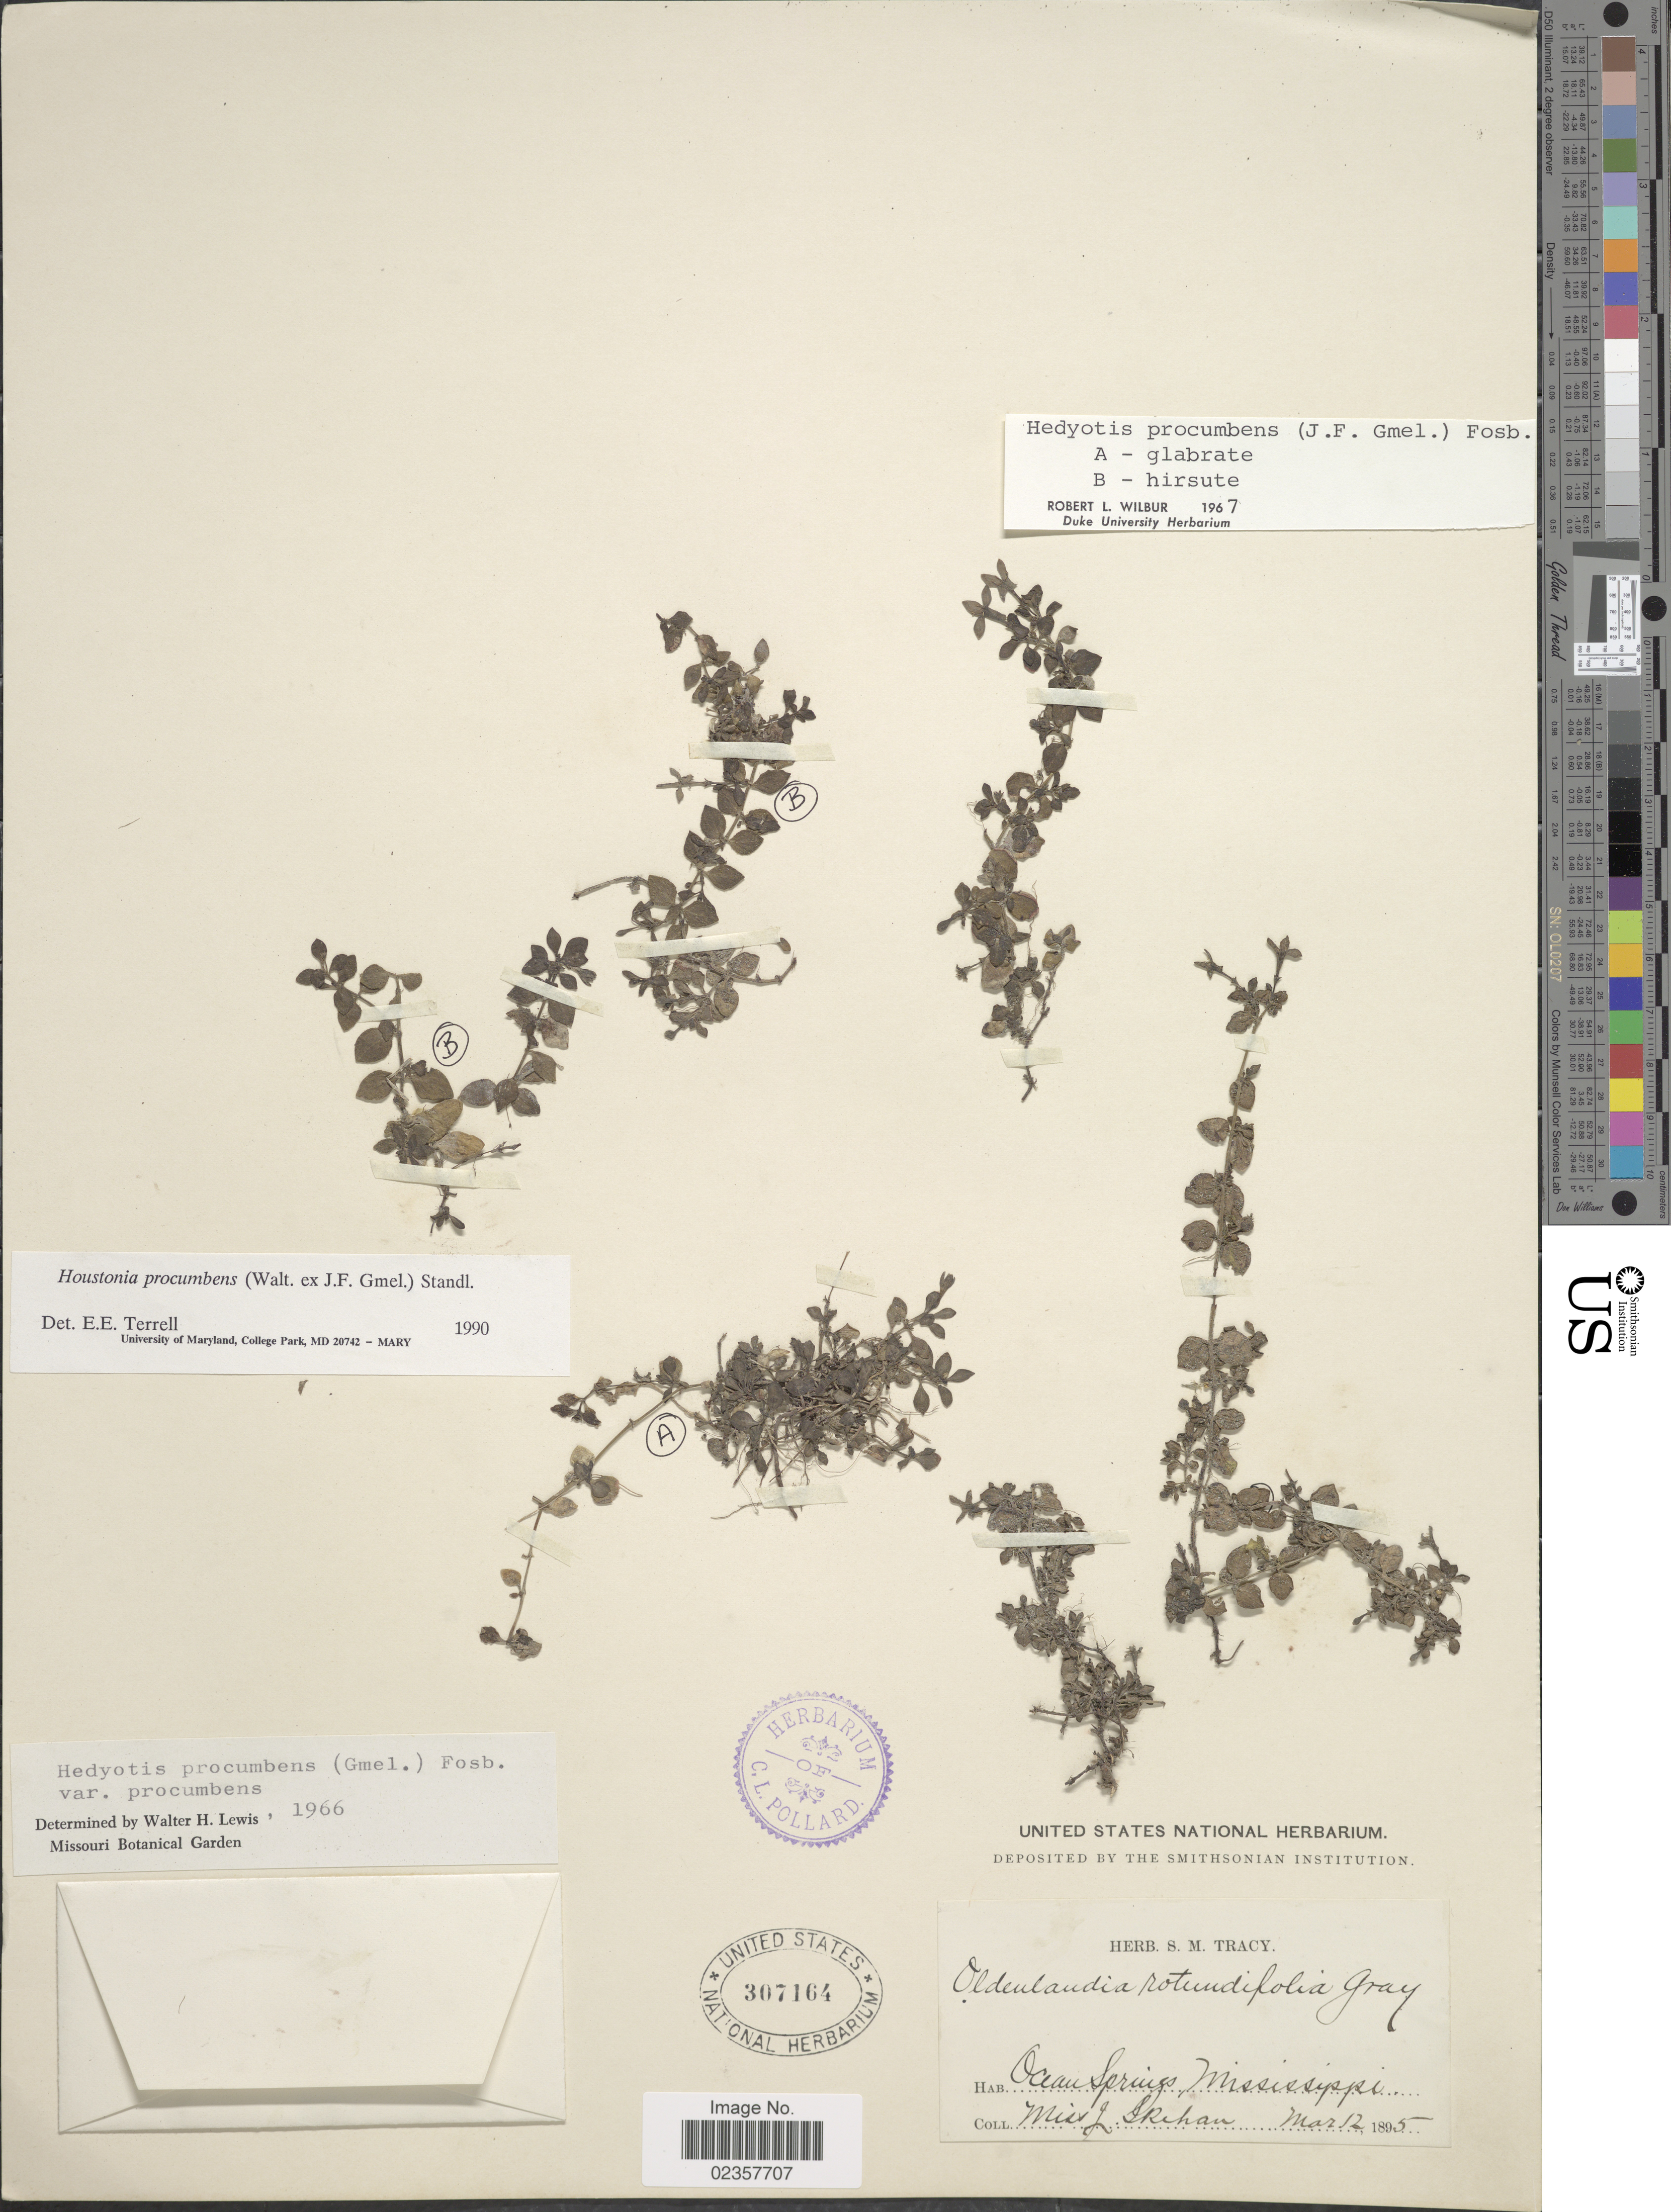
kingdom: Plantae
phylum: Tracheophyta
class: Magnoliopsida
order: Gentianales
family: Rubiaceae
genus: Houstonia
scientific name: Houstonia procumbens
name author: (Walter ex J.F. Gmel.) Standl.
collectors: J. Skehan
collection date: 1895-03-12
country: United States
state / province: Mississippi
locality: Ocean Springs Mississippi.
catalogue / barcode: US 307164